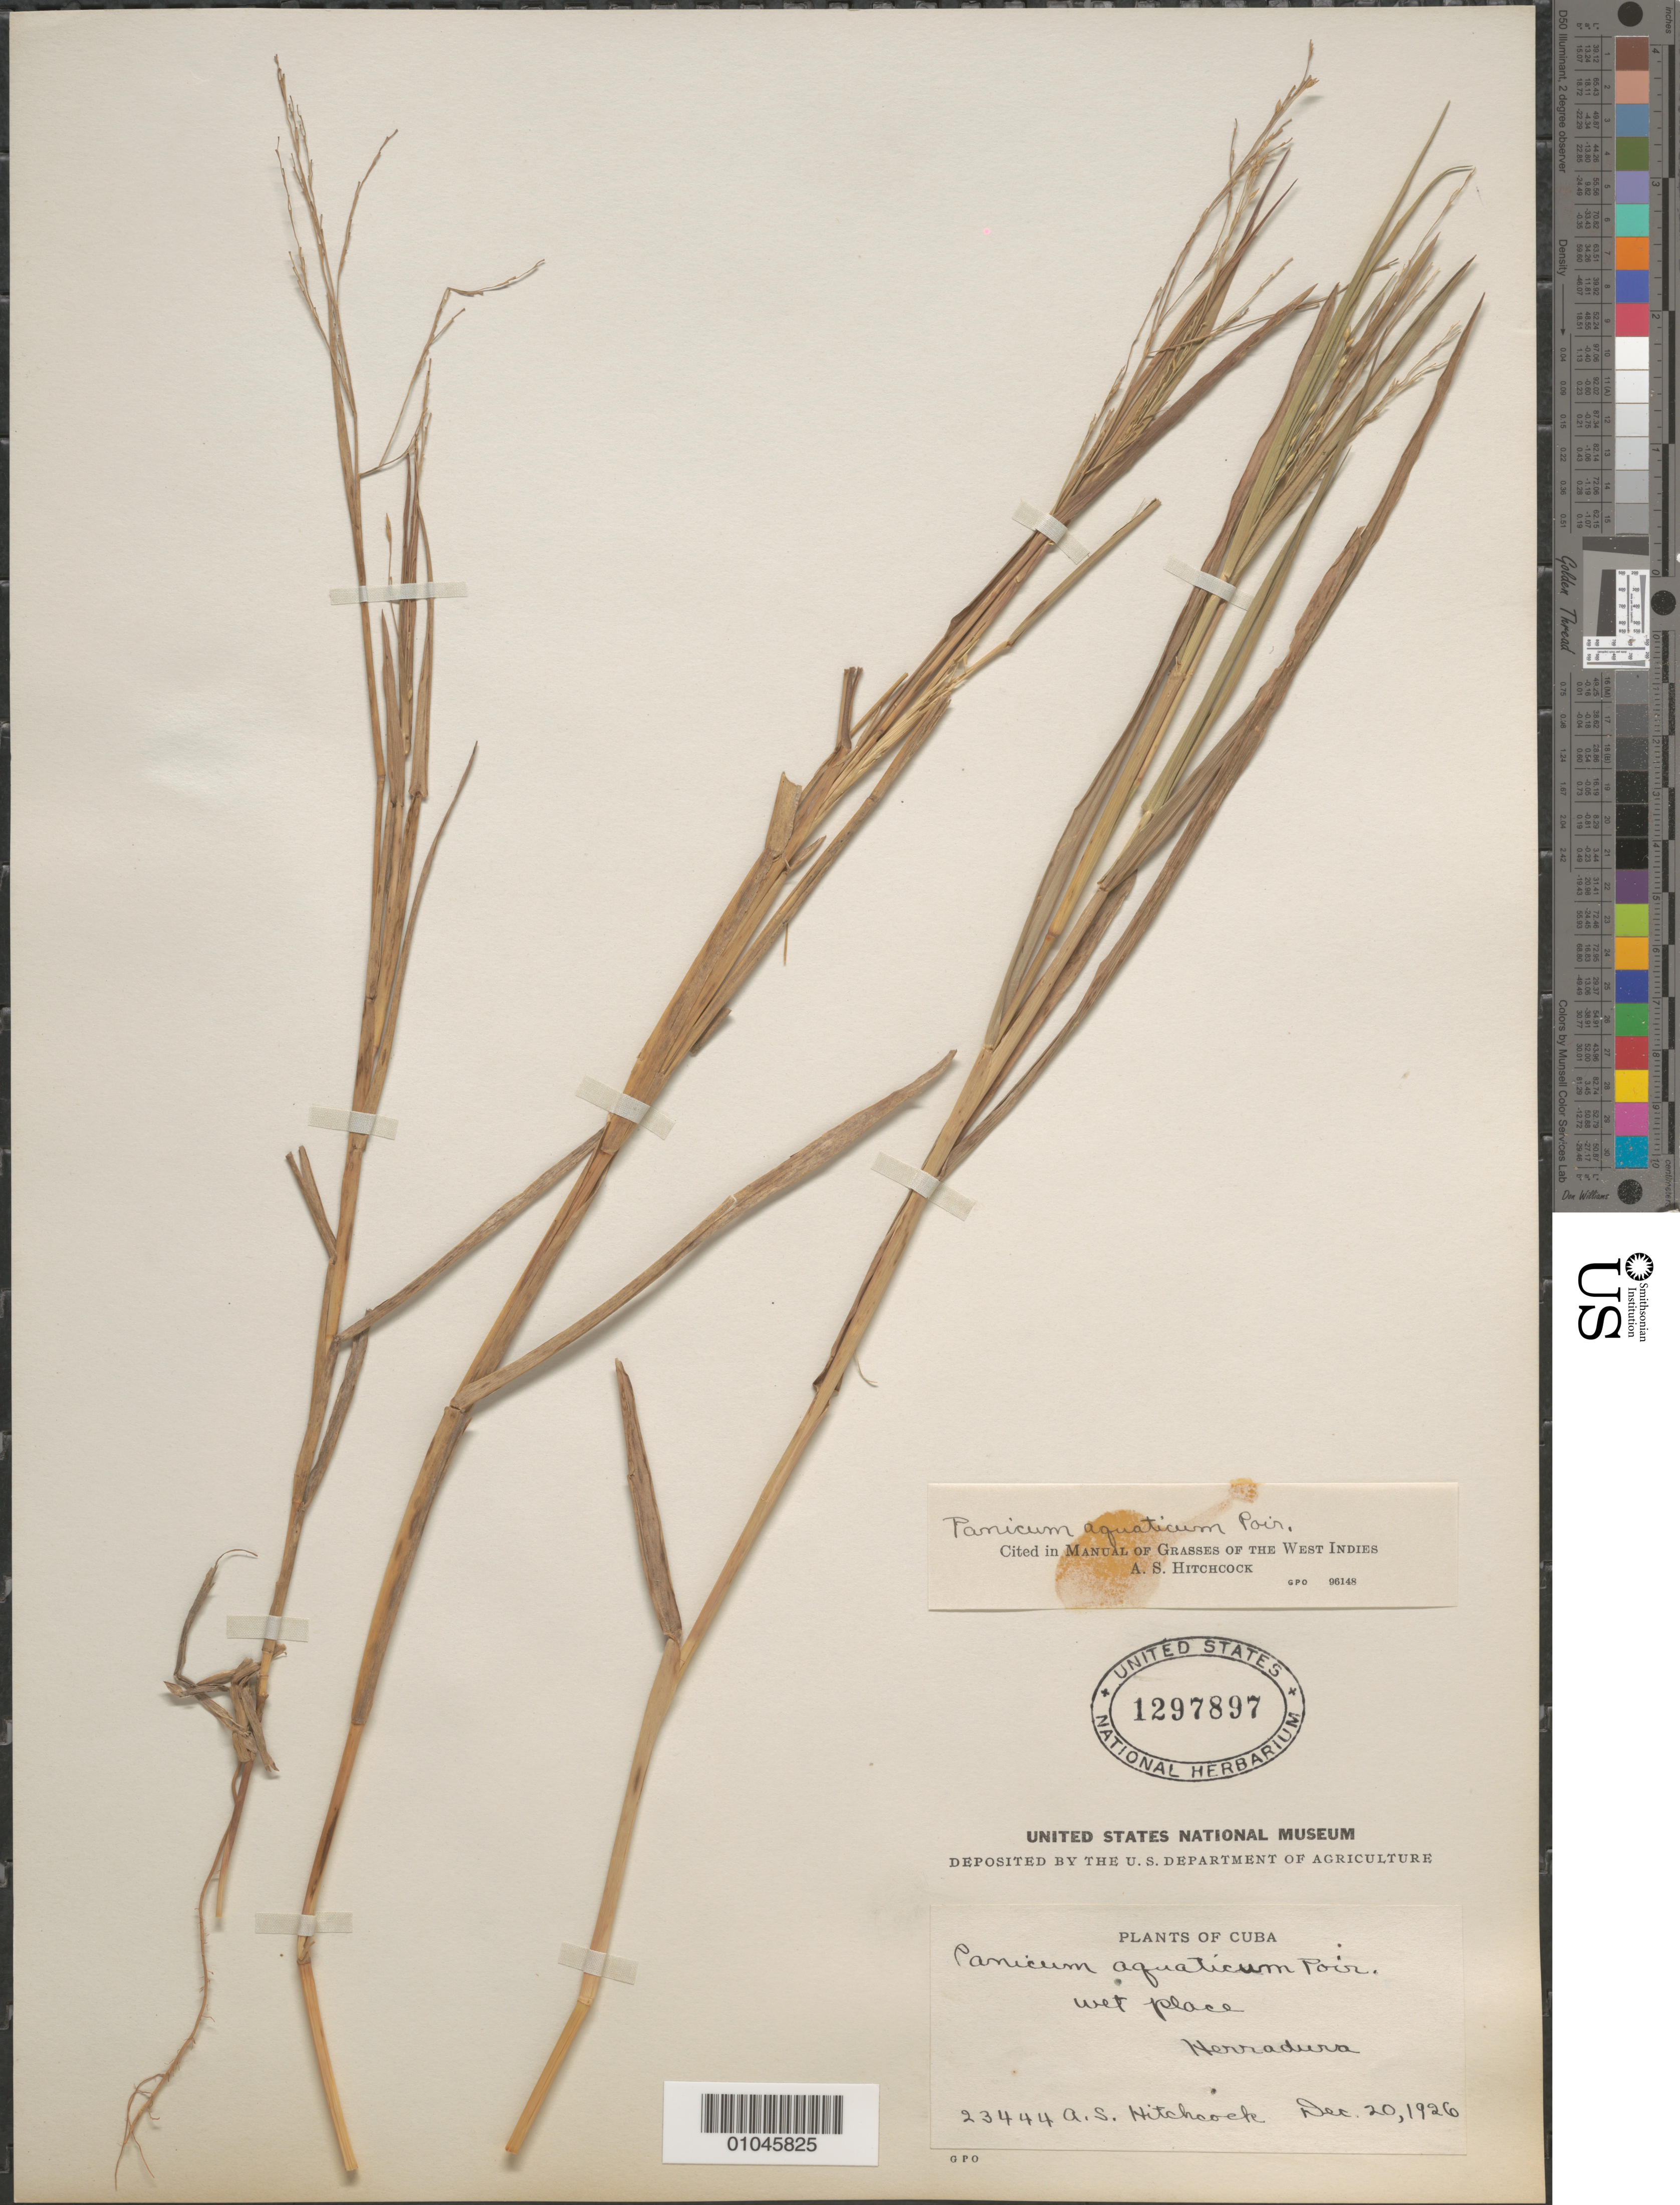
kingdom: Plantae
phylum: Tracheophyta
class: Liliopsida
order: Poales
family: Poaceae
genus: Panicum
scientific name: Panicum aquaticum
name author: Poir.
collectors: A. S. Hitchcock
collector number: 23444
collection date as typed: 20 Dec 1926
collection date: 1926-12-20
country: Cuba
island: Cuba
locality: Wet place, Herradura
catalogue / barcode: US 1297897